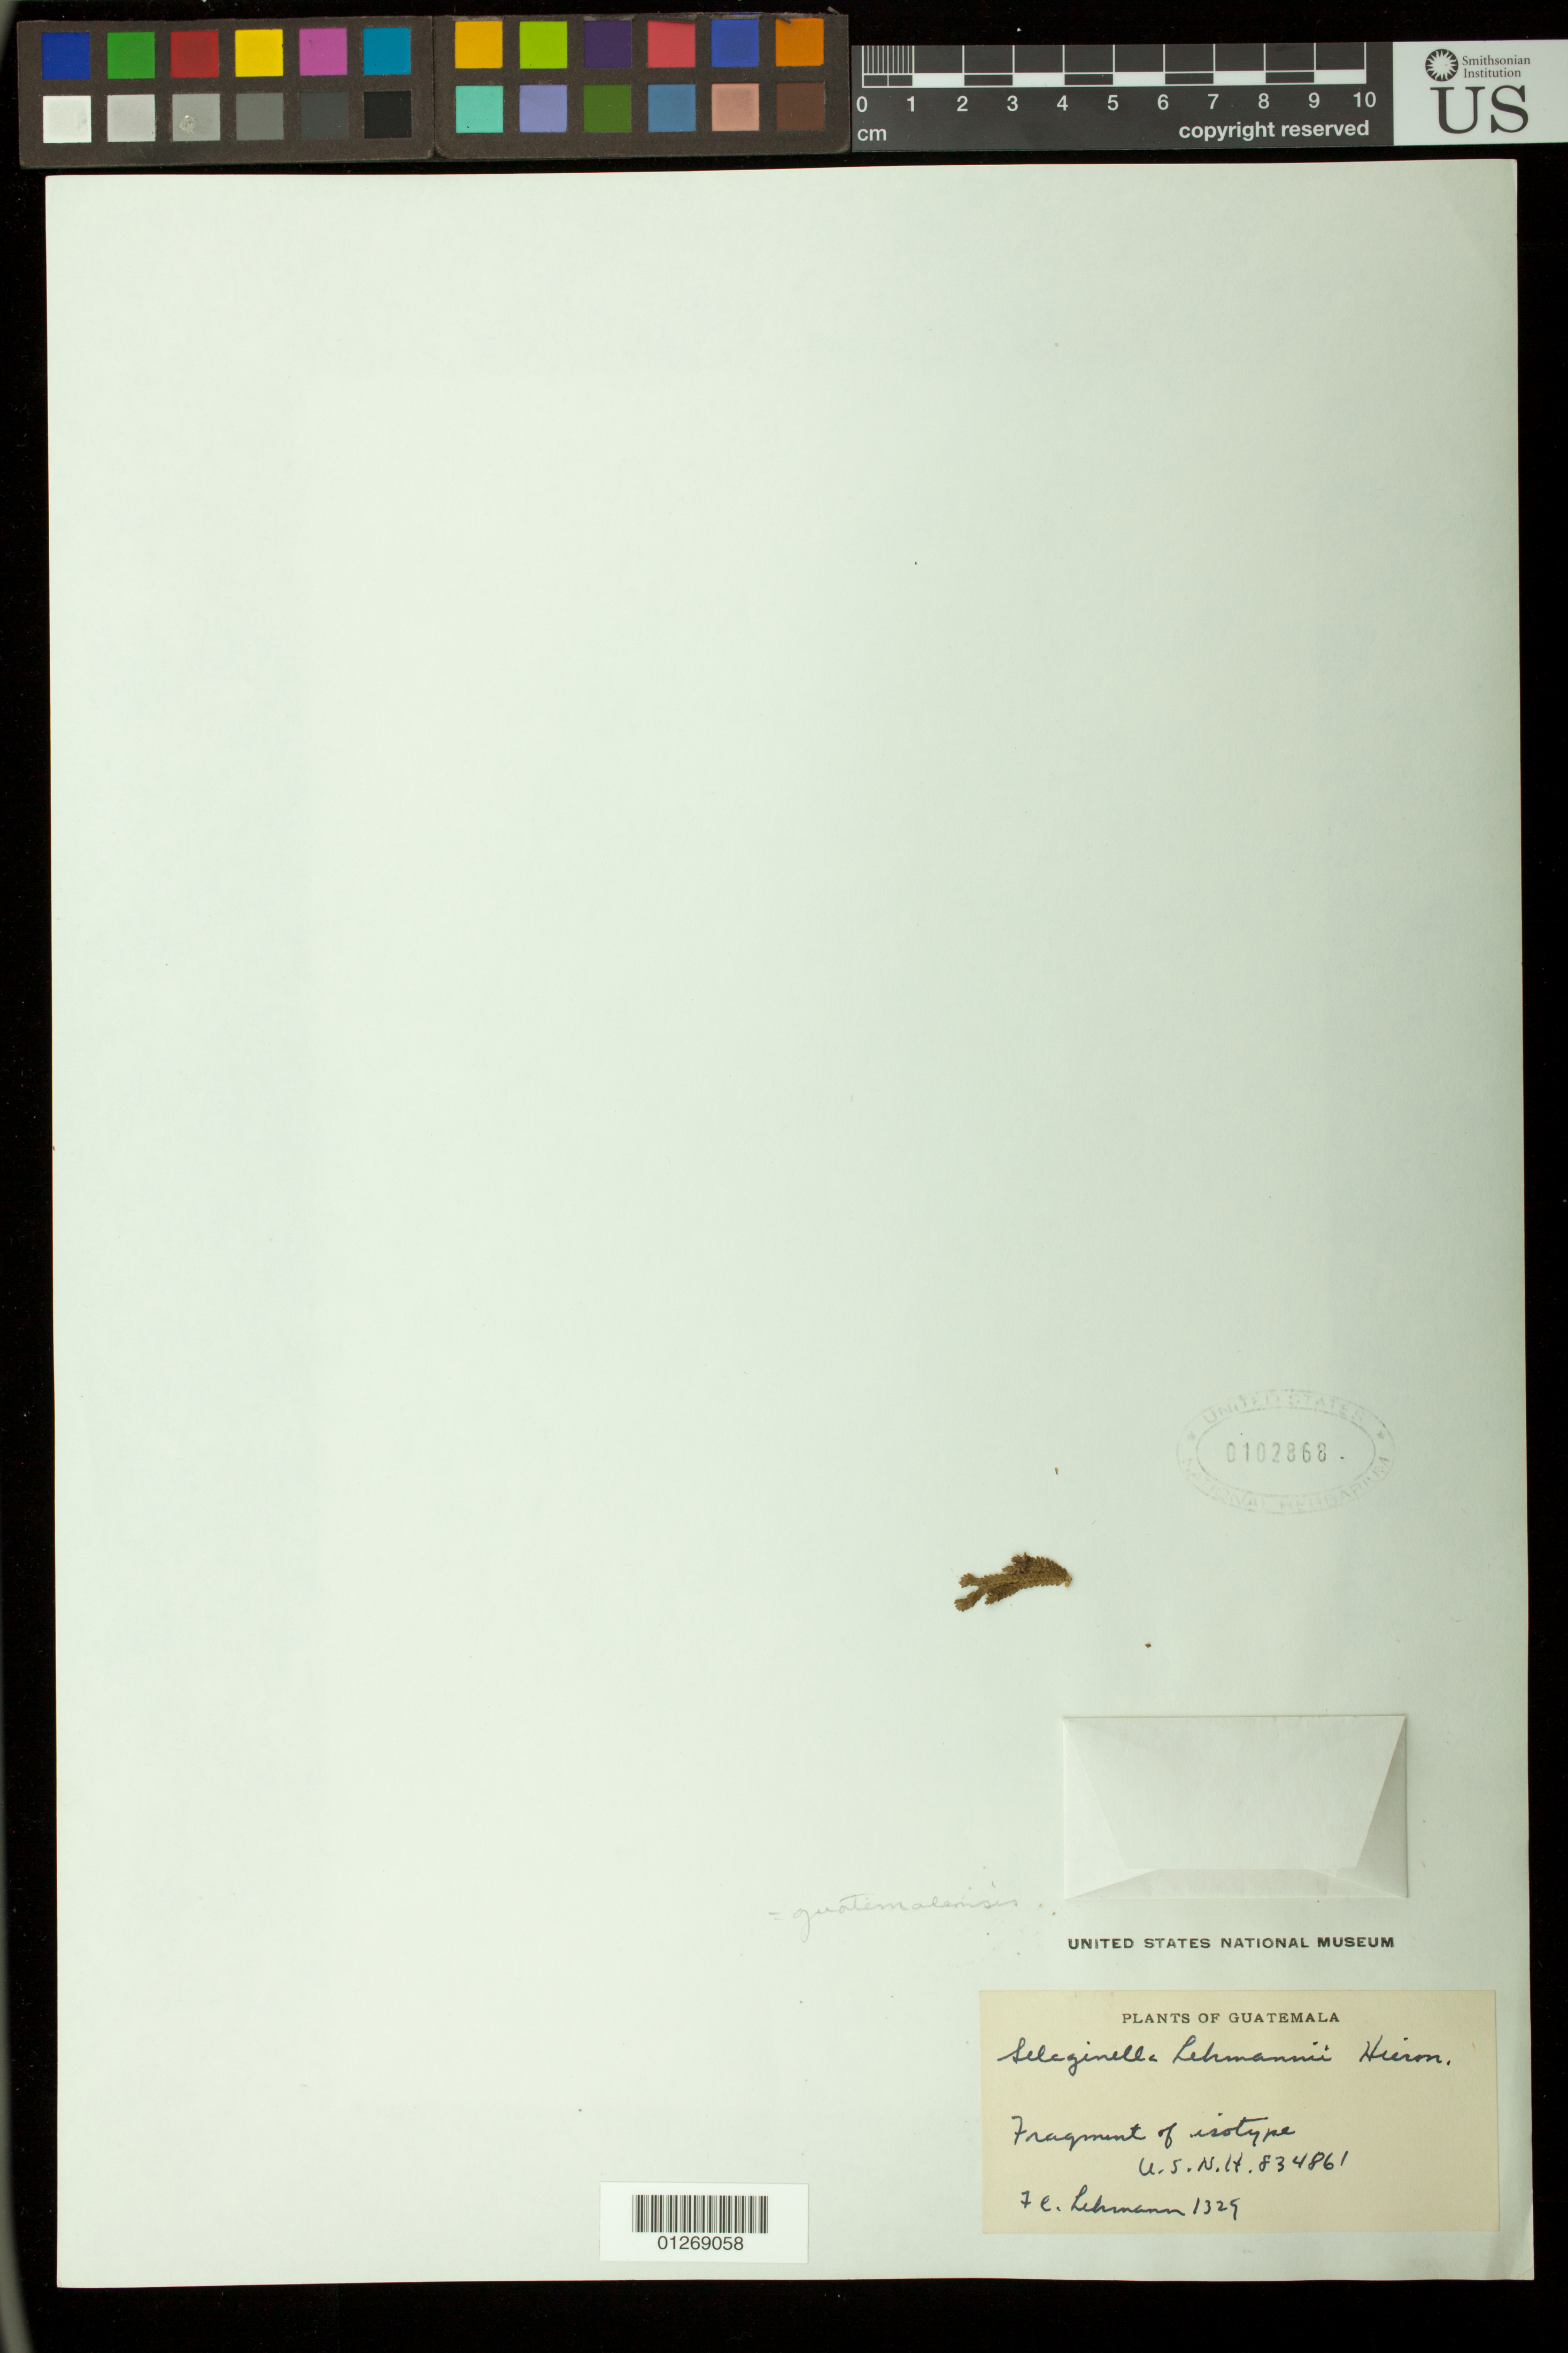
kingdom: Plantae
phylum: Tracheophyta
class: Lycopodiopsida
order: Selaginellales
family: Selaginellaceae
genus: Selaginella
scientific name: Selaginella lehmannii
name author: Hieron.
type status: Type Collection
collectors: F. C. Lehmann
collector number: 1329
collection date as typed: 28 Apr 1882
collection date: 1882-04-28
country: Guatemala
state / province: Baja Verapaz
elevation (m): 1700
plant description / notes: Fragmentary material of type specimen, removed from US specimen USNH 834861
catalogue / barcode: US 102868